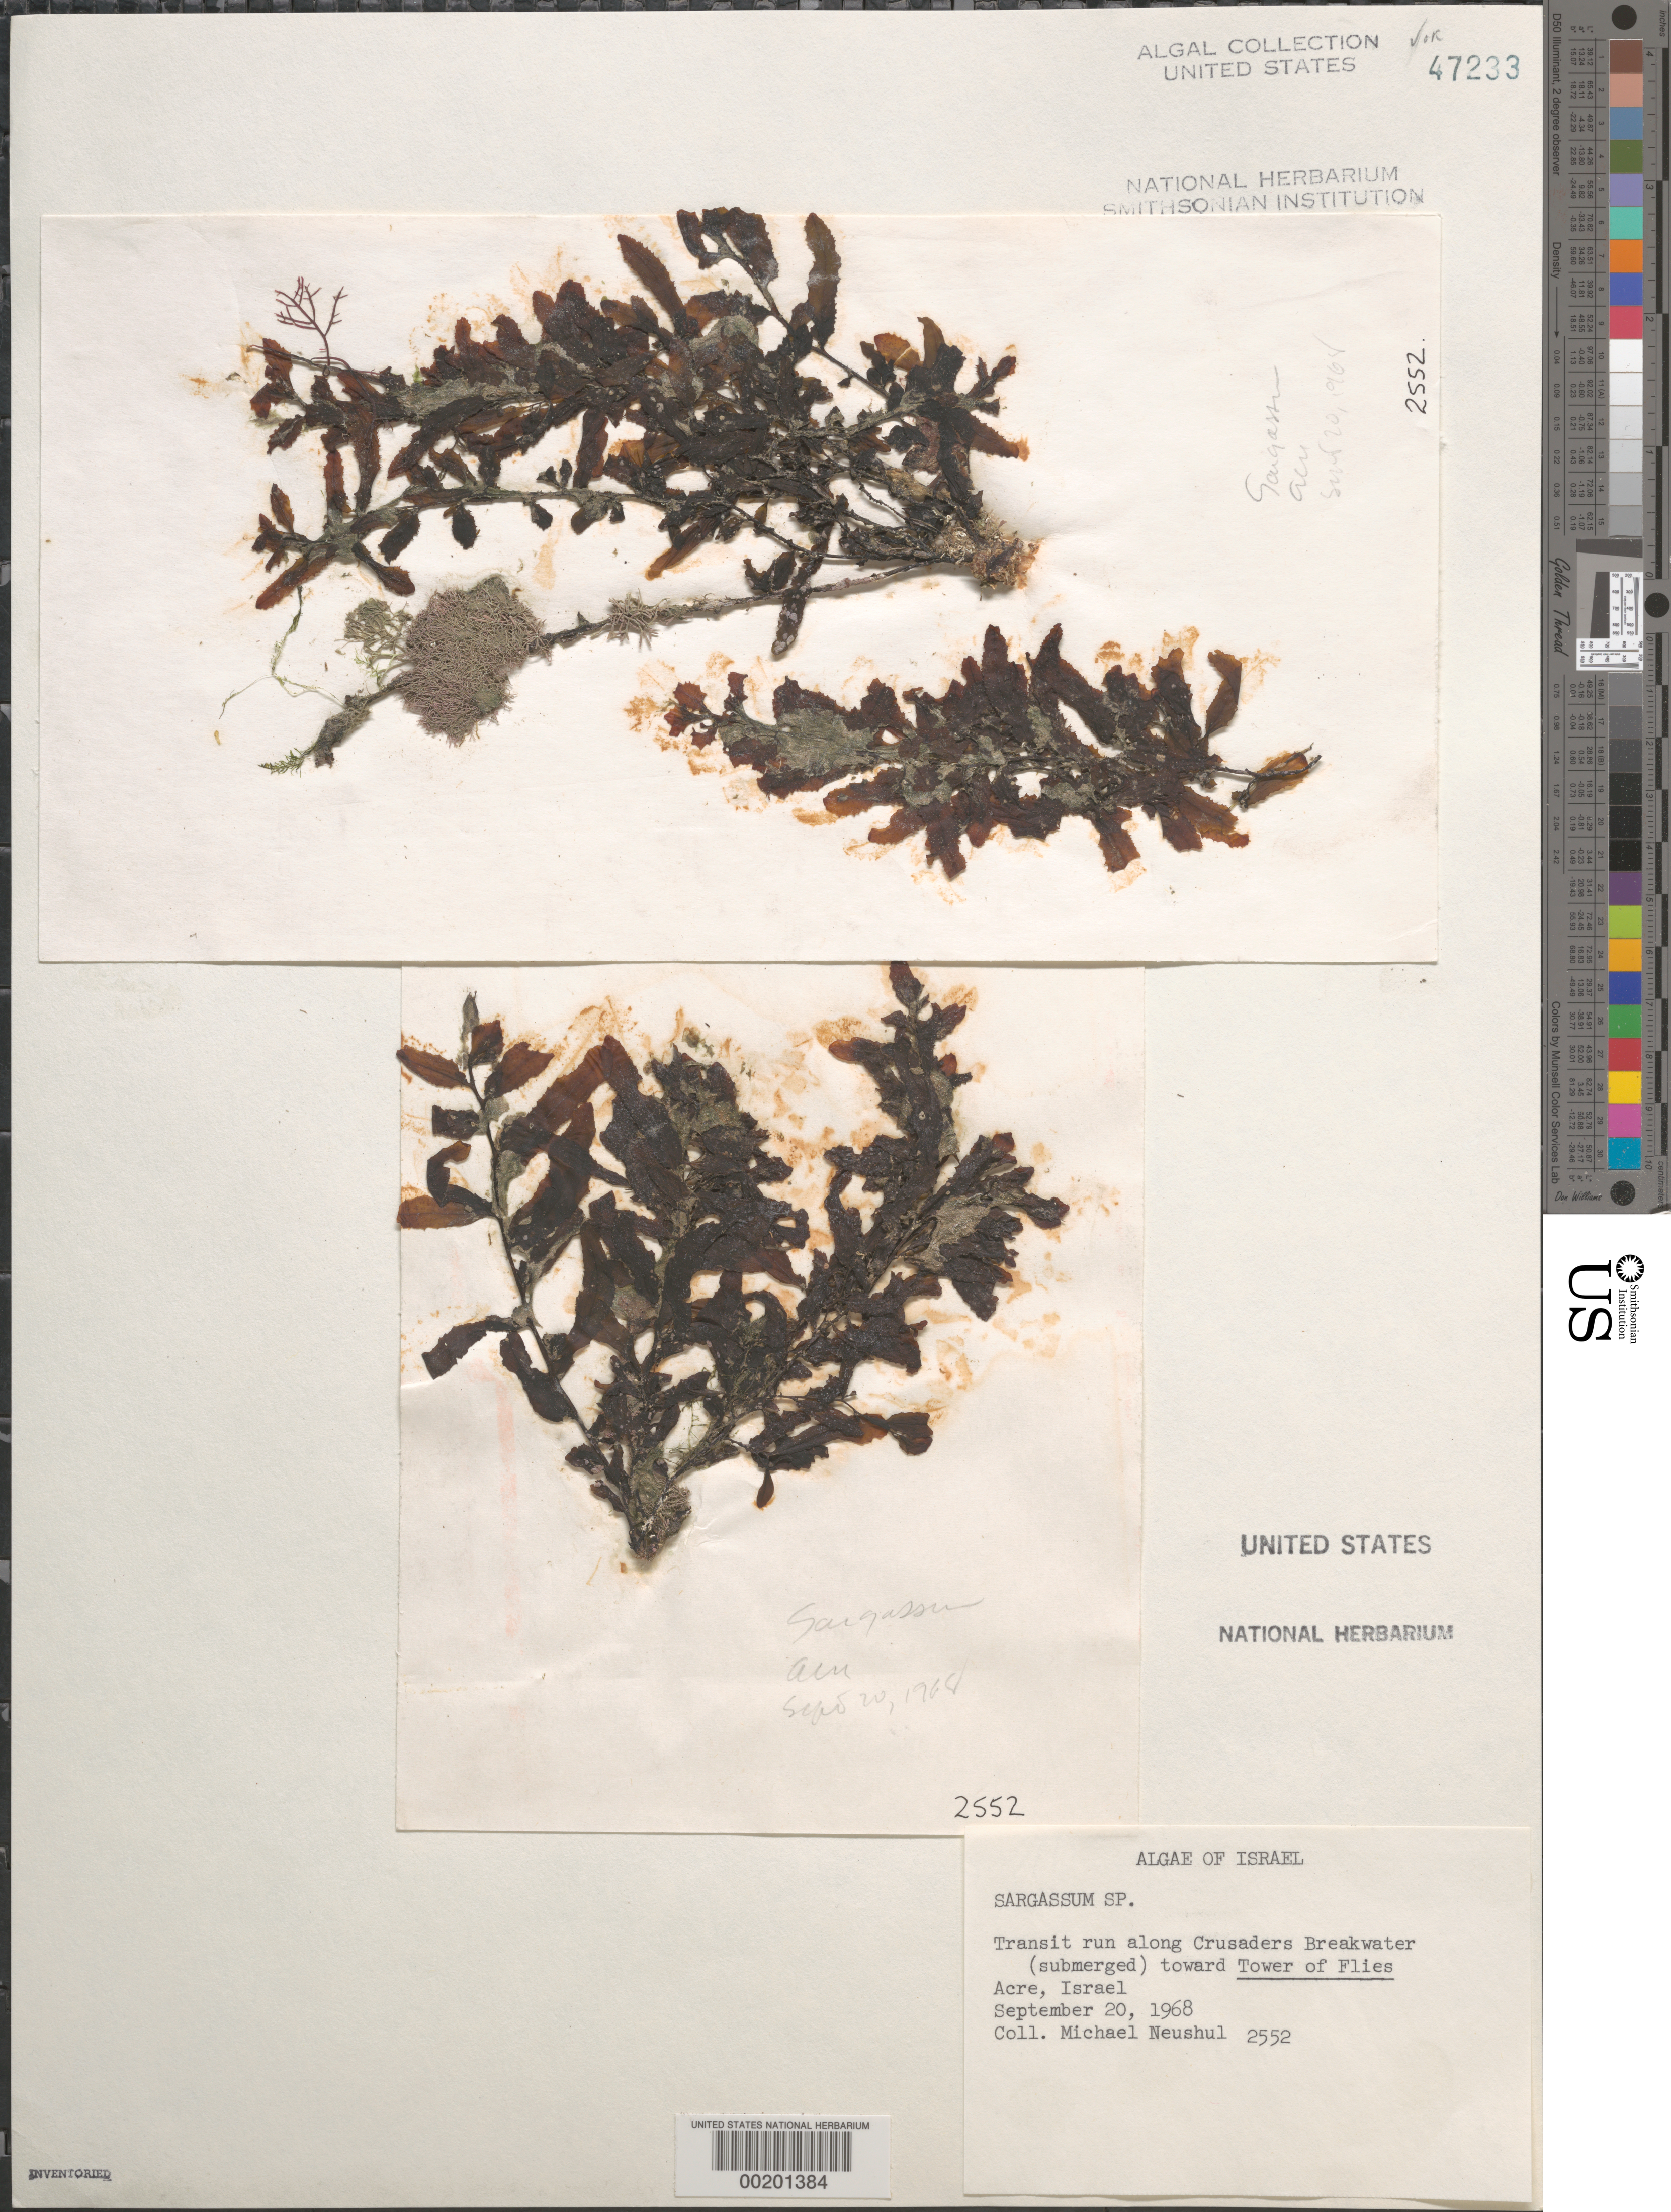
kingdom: Chromista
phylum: Ochrophyta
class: Phaeophyceae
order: Fucales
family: Sargassaceae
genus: Sargassum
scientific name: Sargassum sp.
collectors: M. Neushul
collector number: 2552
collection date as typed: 20 Sep 1968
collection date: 1968-09-20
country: Israel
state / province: Northern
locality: Crusaders Breakwater toward Tower of Flies, Acre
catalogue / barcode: US 47233